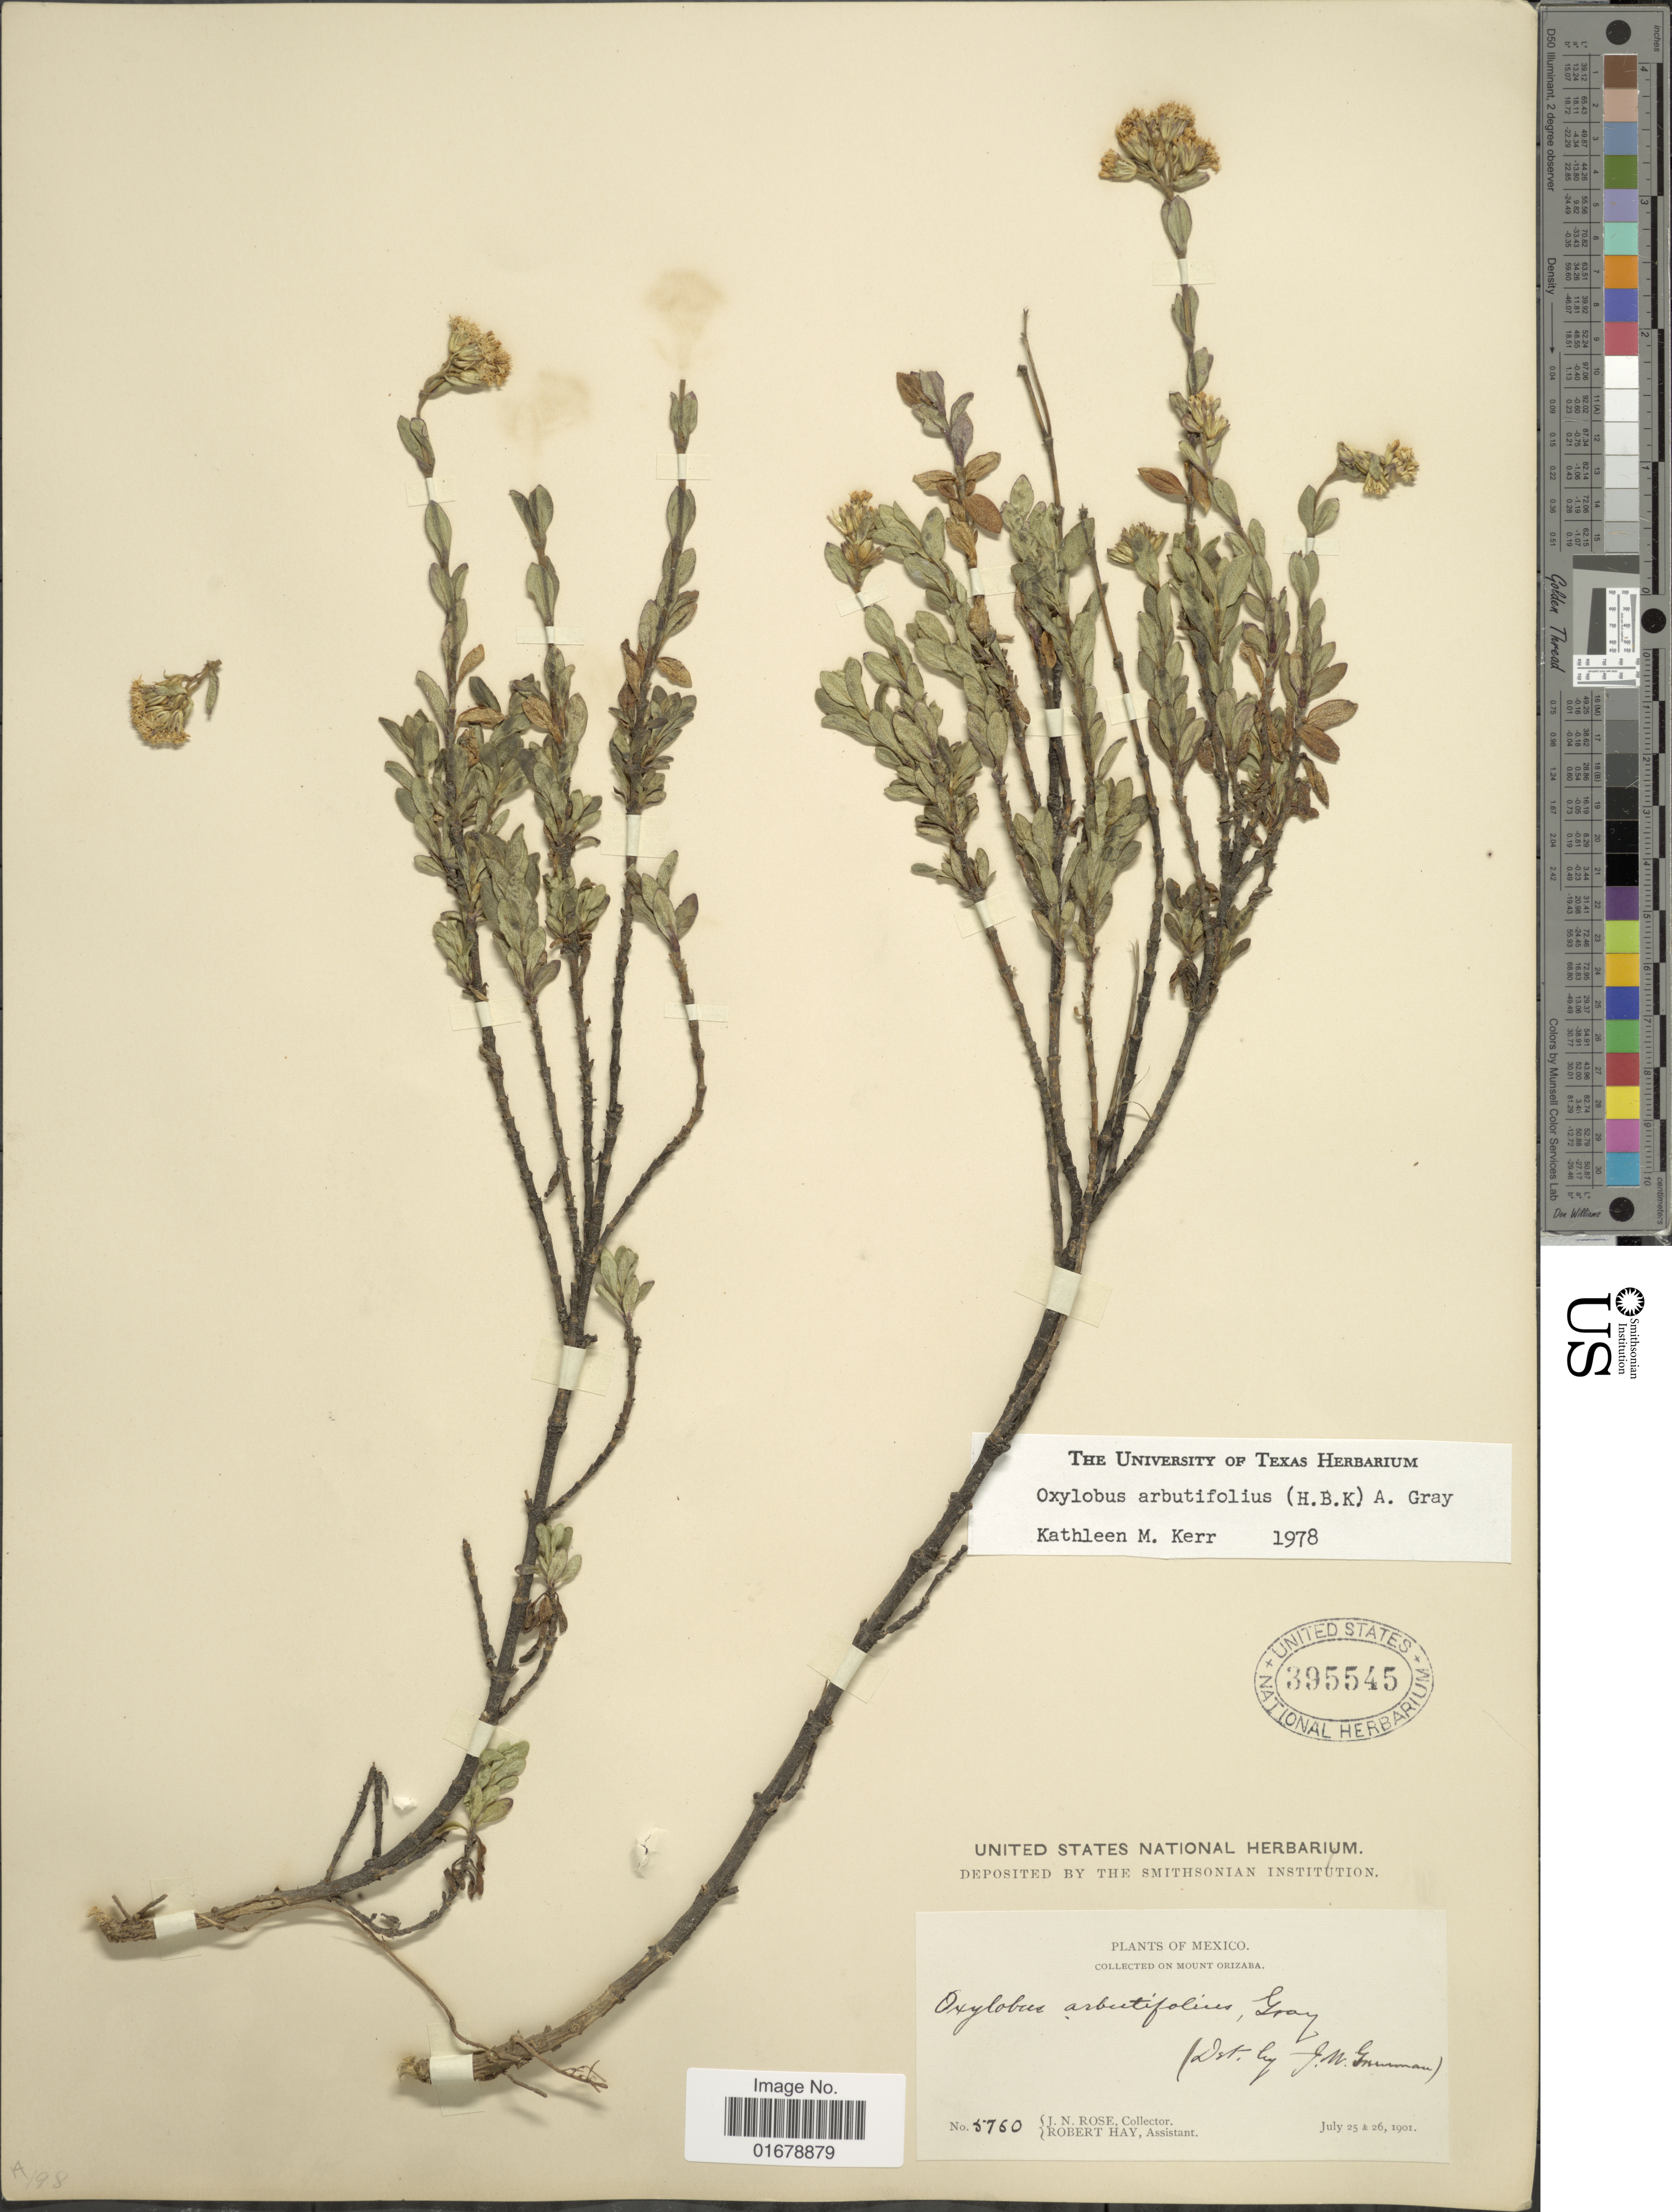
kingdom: Plantae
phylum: Tracheophyta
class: Magnoliopsida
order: Asterales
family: Asteraceae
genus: Oxylobus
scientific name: Oxylobus arbutifolius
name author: (Kunth) A. Gray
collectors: J. N. Rose & R. H. Hay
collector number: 5760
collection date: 1901-07-25/1901-07-26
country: Mexico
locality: Mexico. Mount Orizaba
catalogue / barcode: US 395545